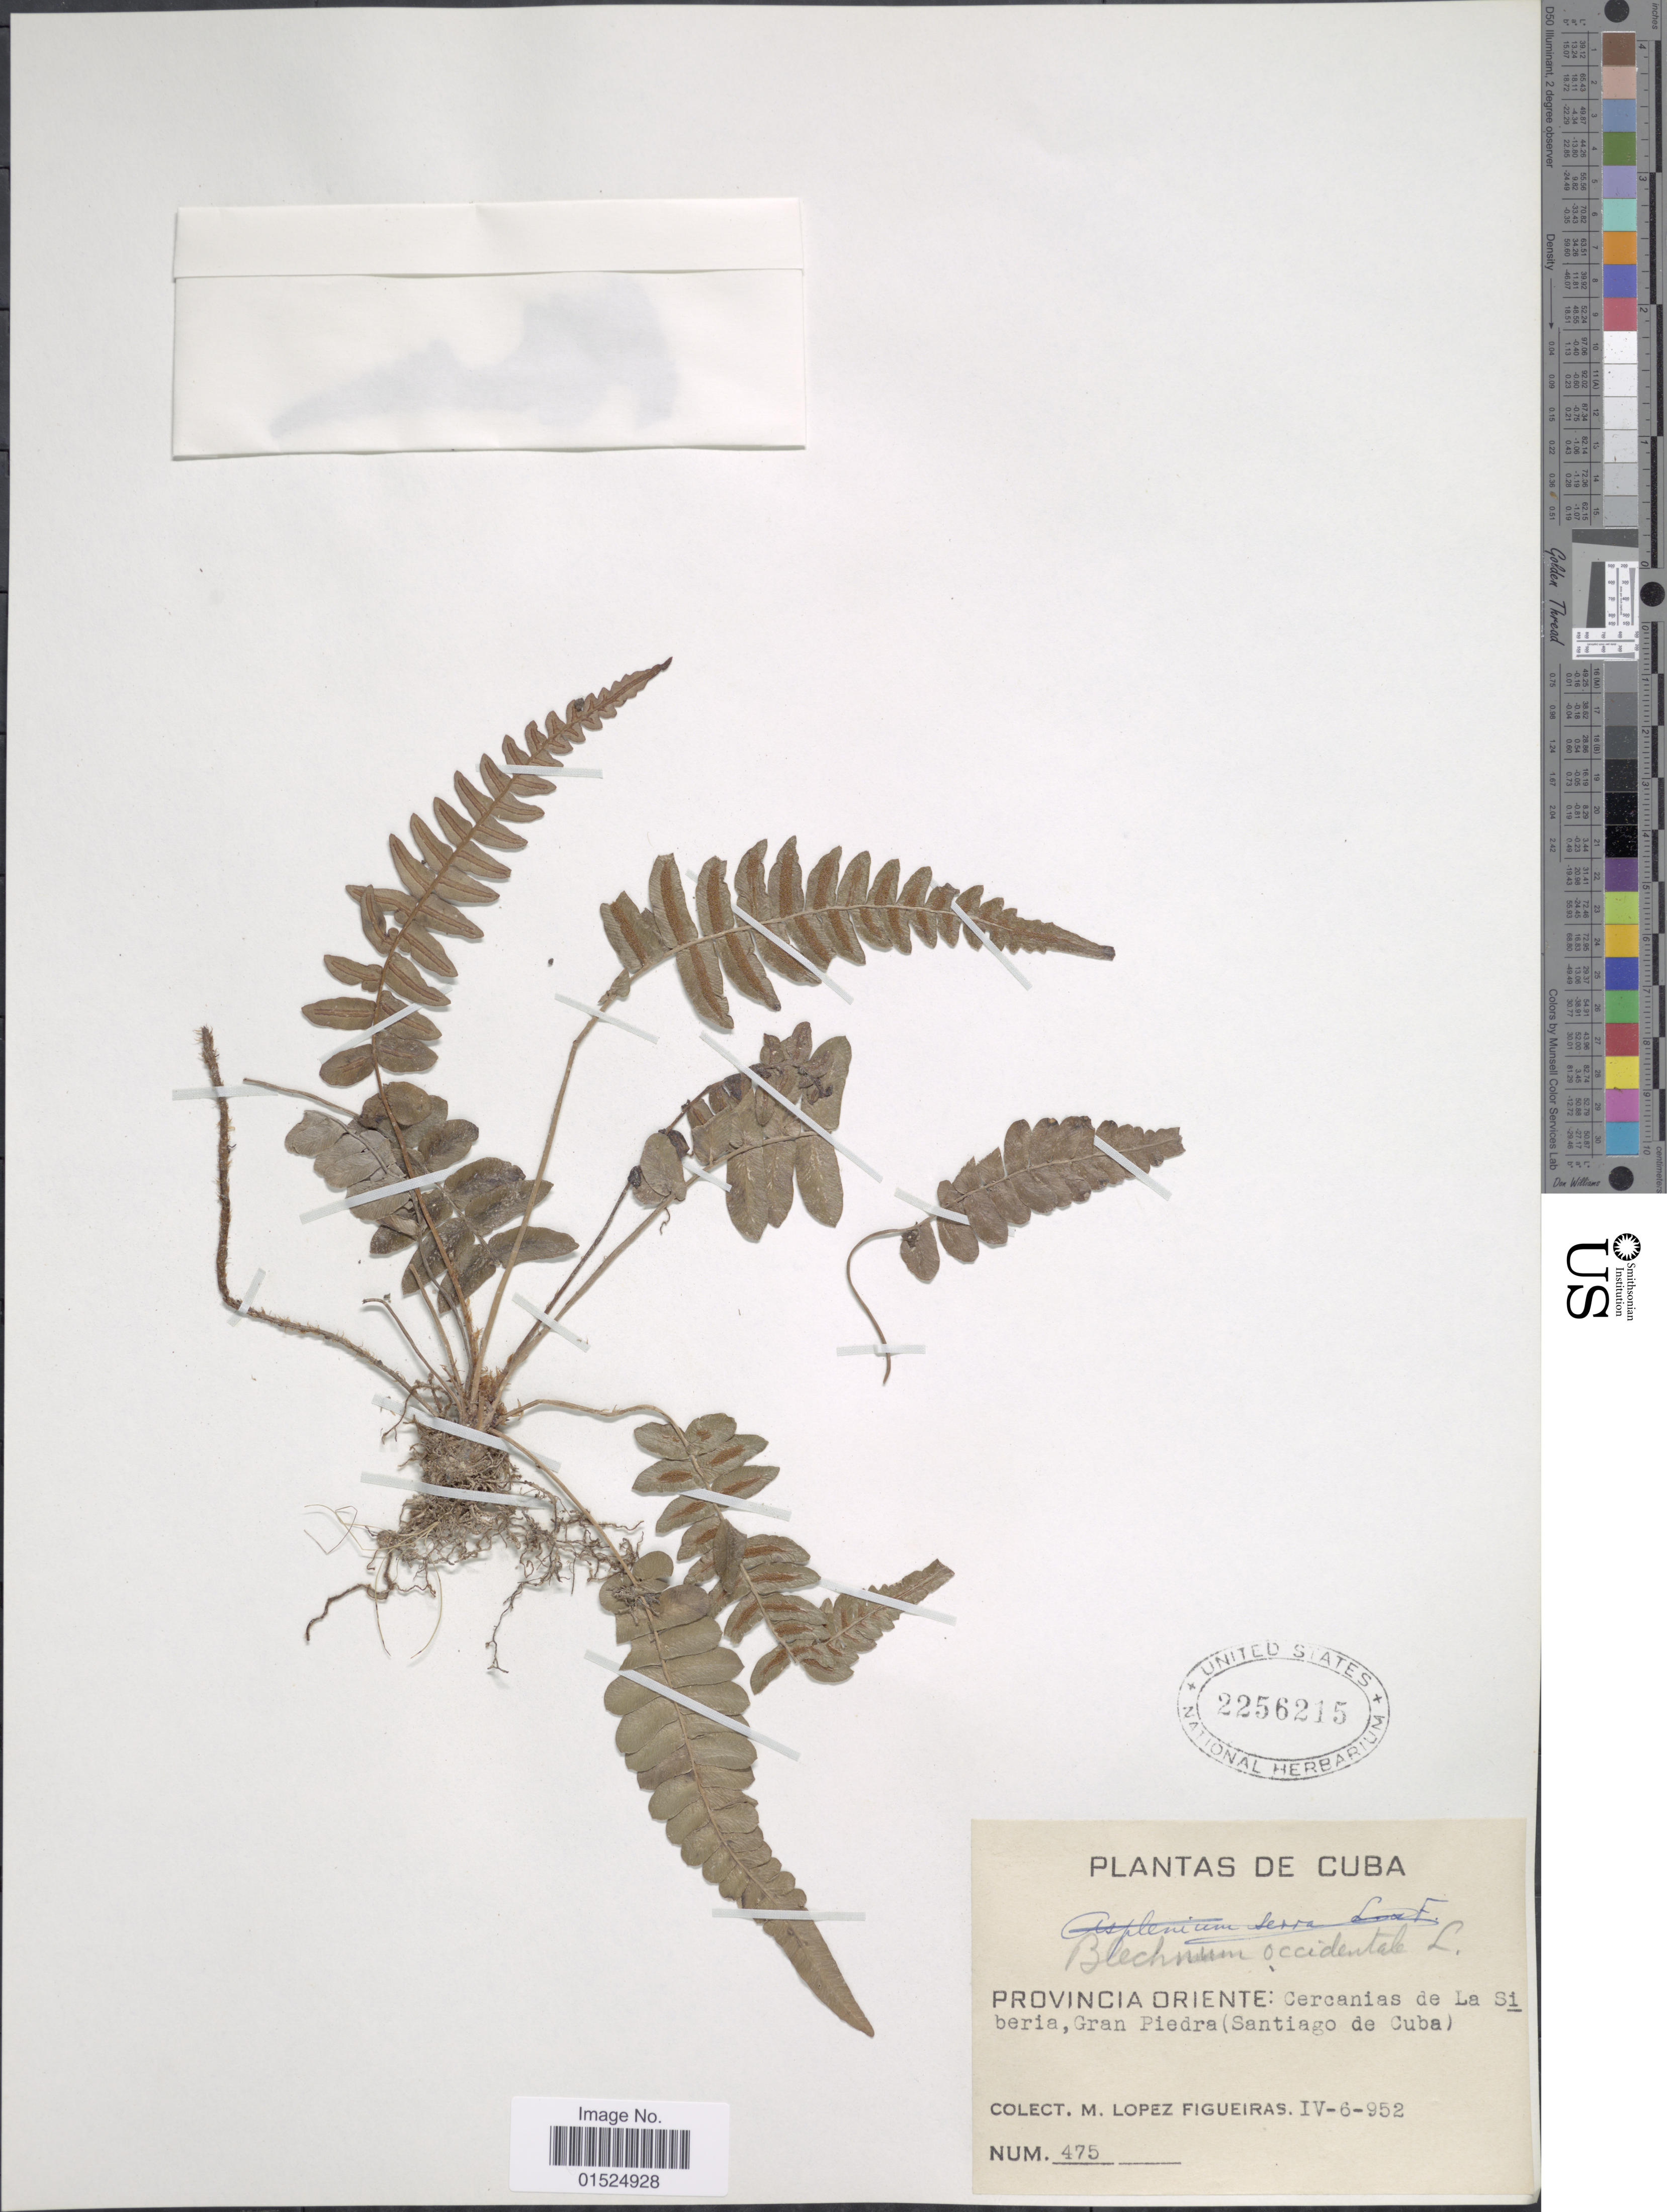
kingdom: Plantae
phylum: Tracheophyta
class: Polypodiopsida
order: Polypodiales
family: Blechnaceae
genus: Blechnum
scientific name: Blechnum occidentale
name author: L.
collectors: M. López Figueiras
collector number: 475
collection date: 1952-04-06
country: Cuba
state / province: Santiago de Cuba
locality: Cercanias de La Siberia, Gran Piedra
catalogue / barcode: US 2256215